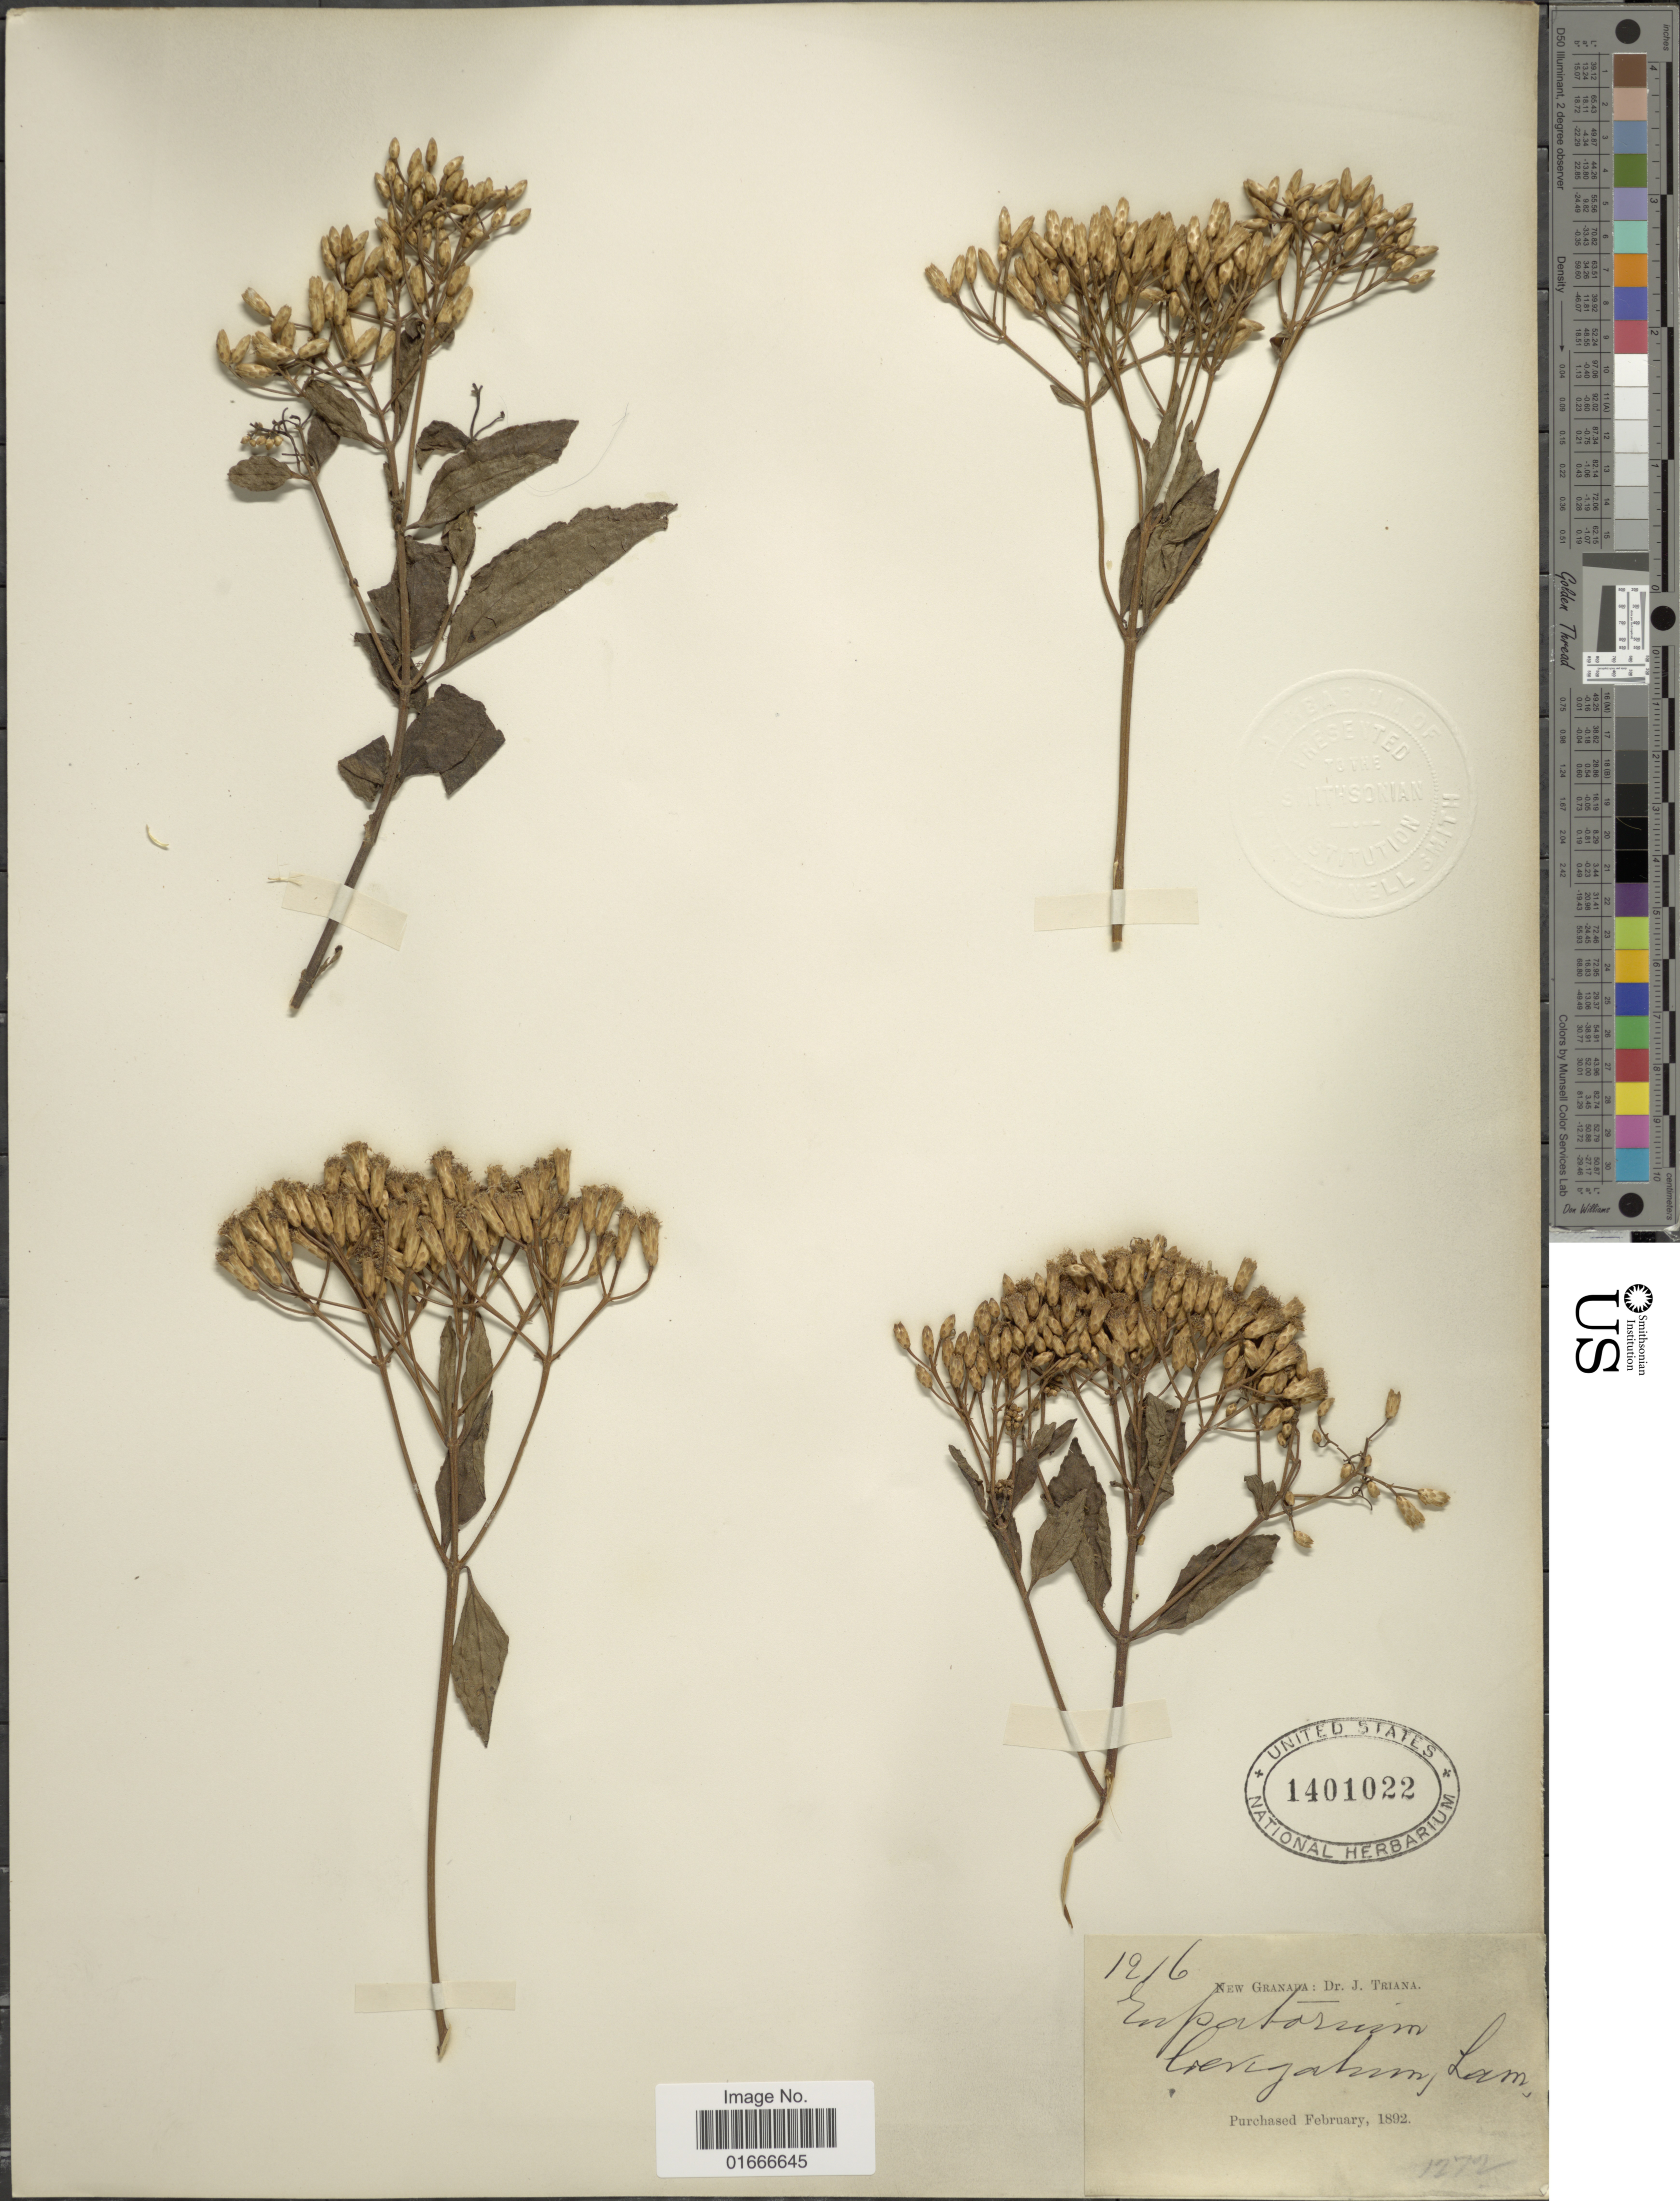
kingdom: Plantae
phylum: Tracheophyta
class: Magnoliopsida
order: Asterales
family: Asteraceae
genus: Chromolaena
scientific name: Chromolaena laevigata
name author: (Lam.) R.M. King & H. Rob.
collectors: J. Triana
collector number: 1216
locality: New Granada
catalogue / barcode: US 1401022